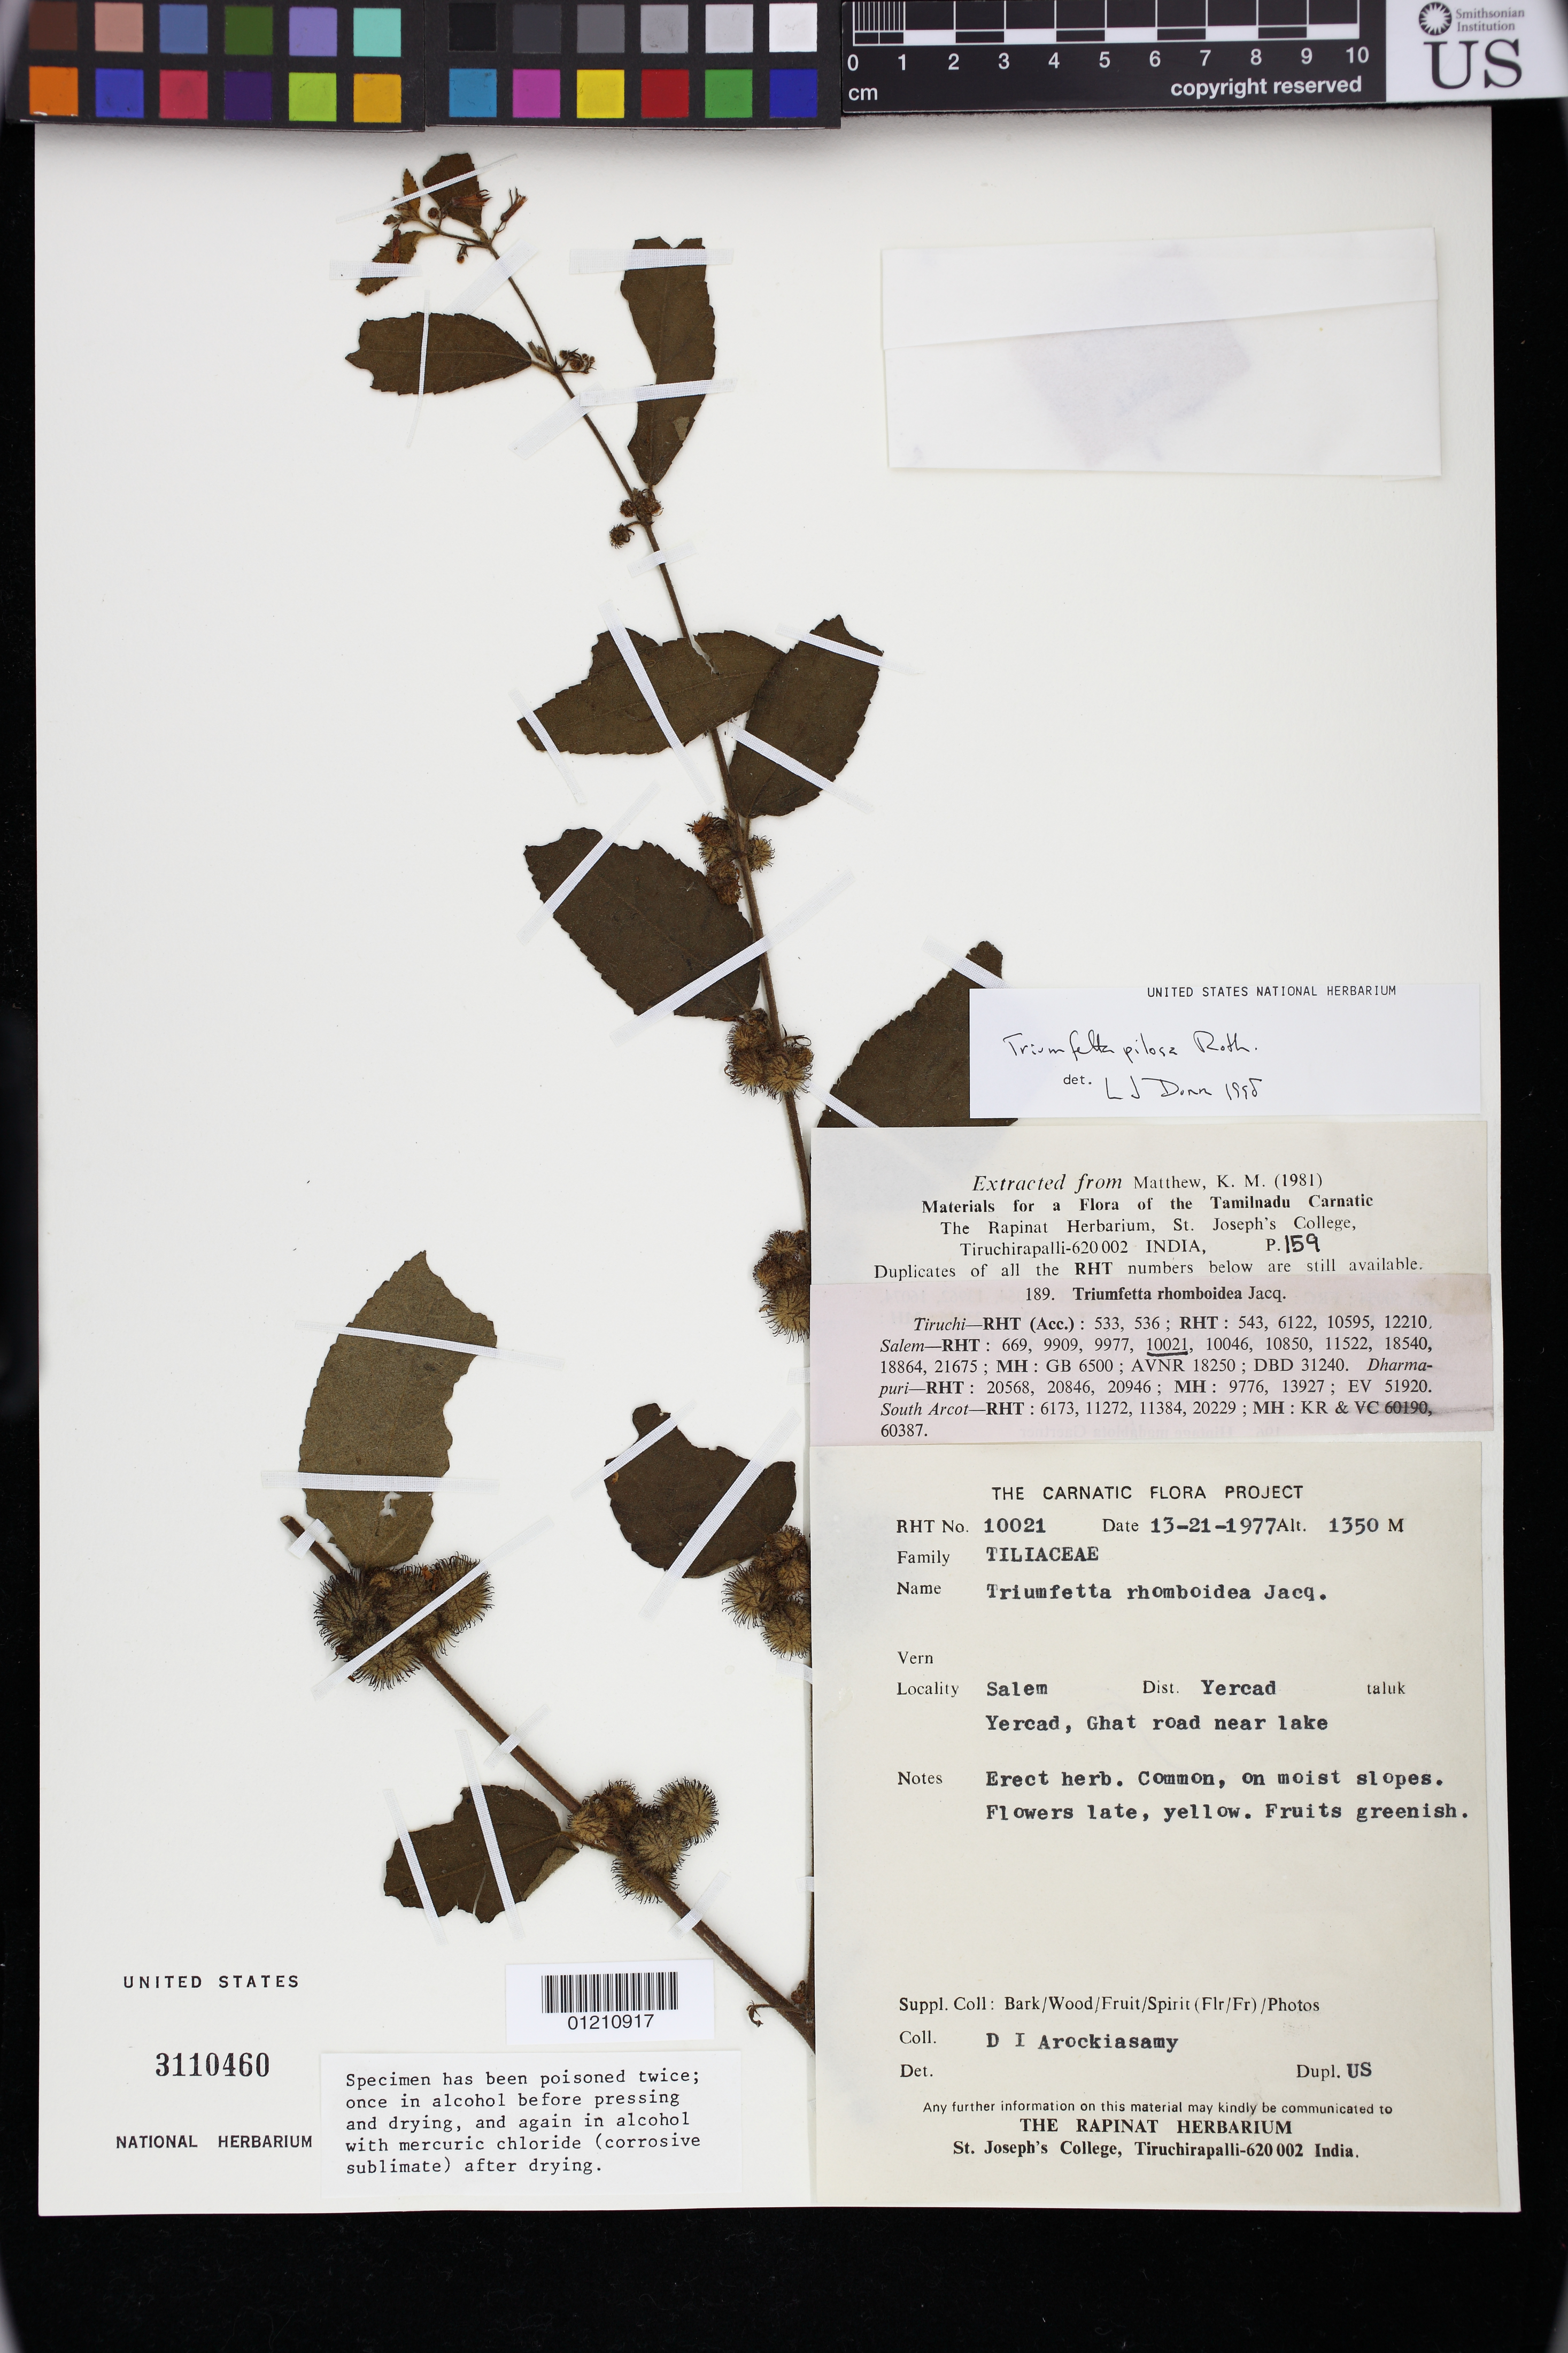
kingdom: Plantae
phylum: Tracheophyta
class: Magnoliopsida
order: Malvales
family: Malvaceae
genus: Triumfetta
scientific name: Triumfetta pilosa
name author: Roth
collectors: D. Arockiasamy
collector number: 10021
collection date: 1977-12-13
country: India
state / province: Tamil Nadu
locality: Salem Yercad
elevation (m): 1350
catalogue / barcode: US 3110460